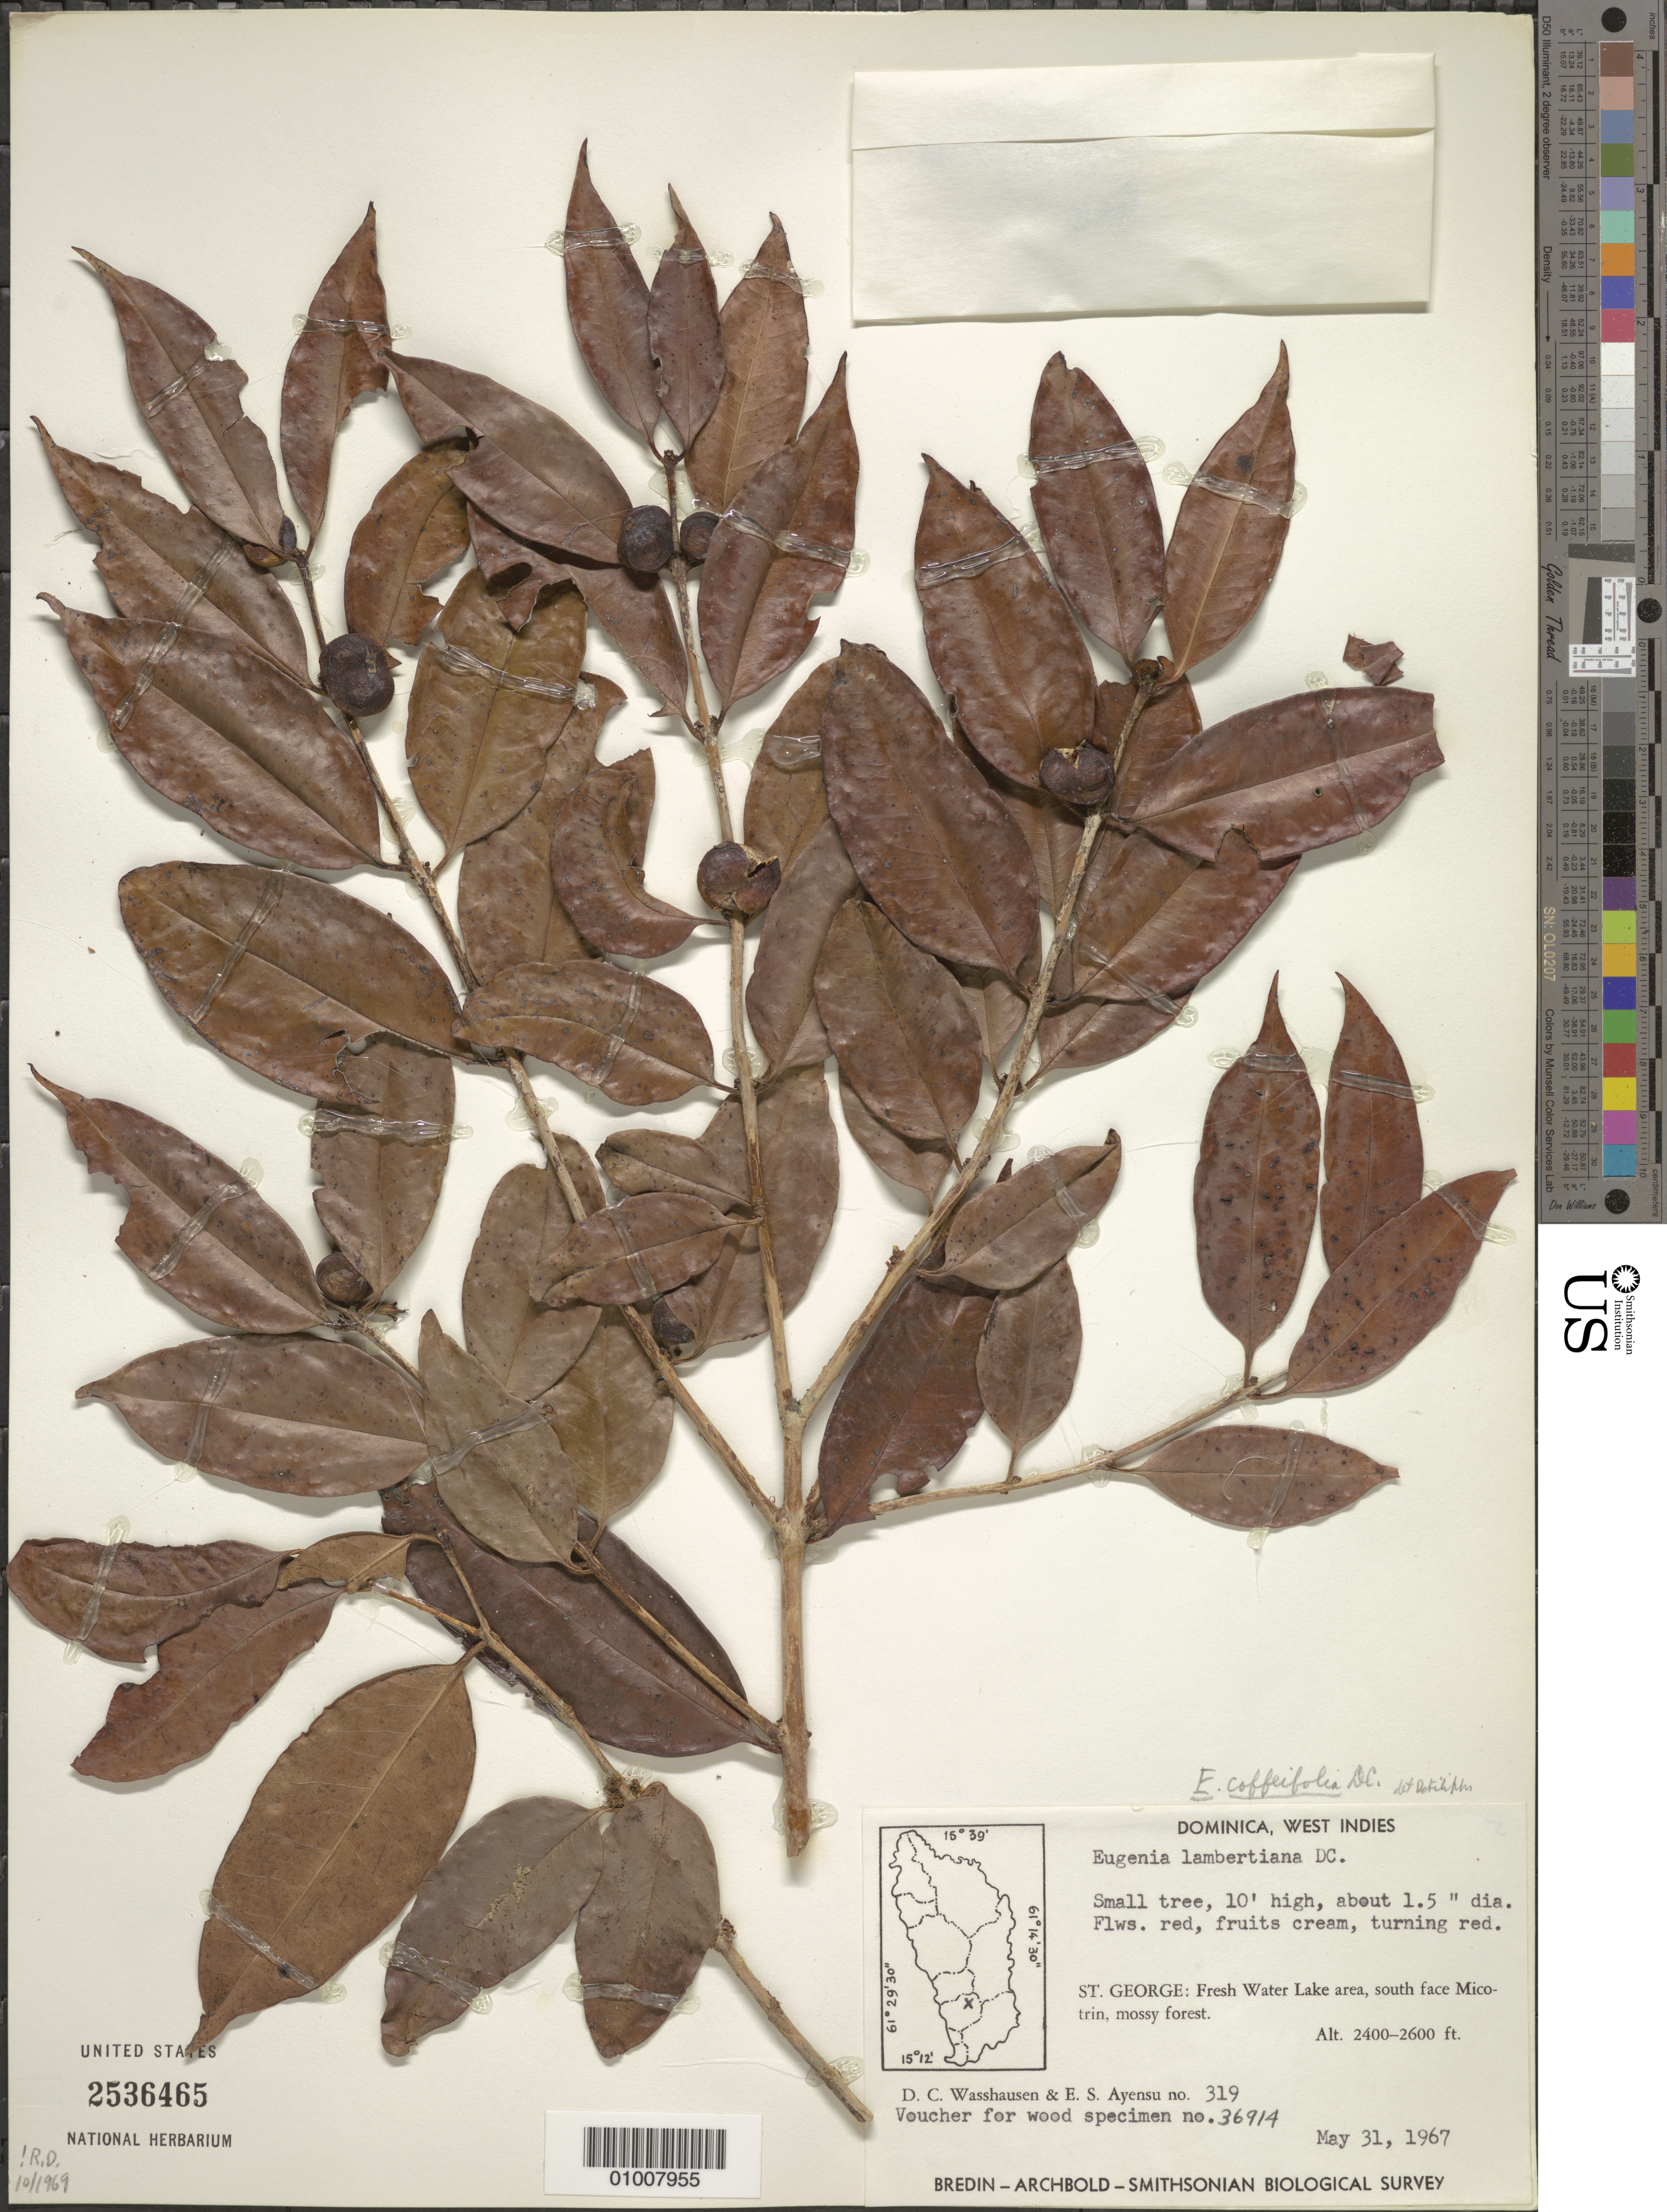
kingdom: Plantae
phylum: Tracheophyta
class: Magnoliopsida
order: Myrtales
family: Myrtaceae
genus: Eugenia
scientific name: Eugenia coffeifolia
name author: DC.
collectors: D. C. Wasshausen & E. S. Ayensu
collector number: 319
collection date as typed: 31 May 1967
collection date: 1967-05-31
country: Dominica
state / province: St. George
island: Dominica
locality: Fresh Water Lake area, south face Micotrin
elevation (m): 732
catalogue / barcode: US 2536465